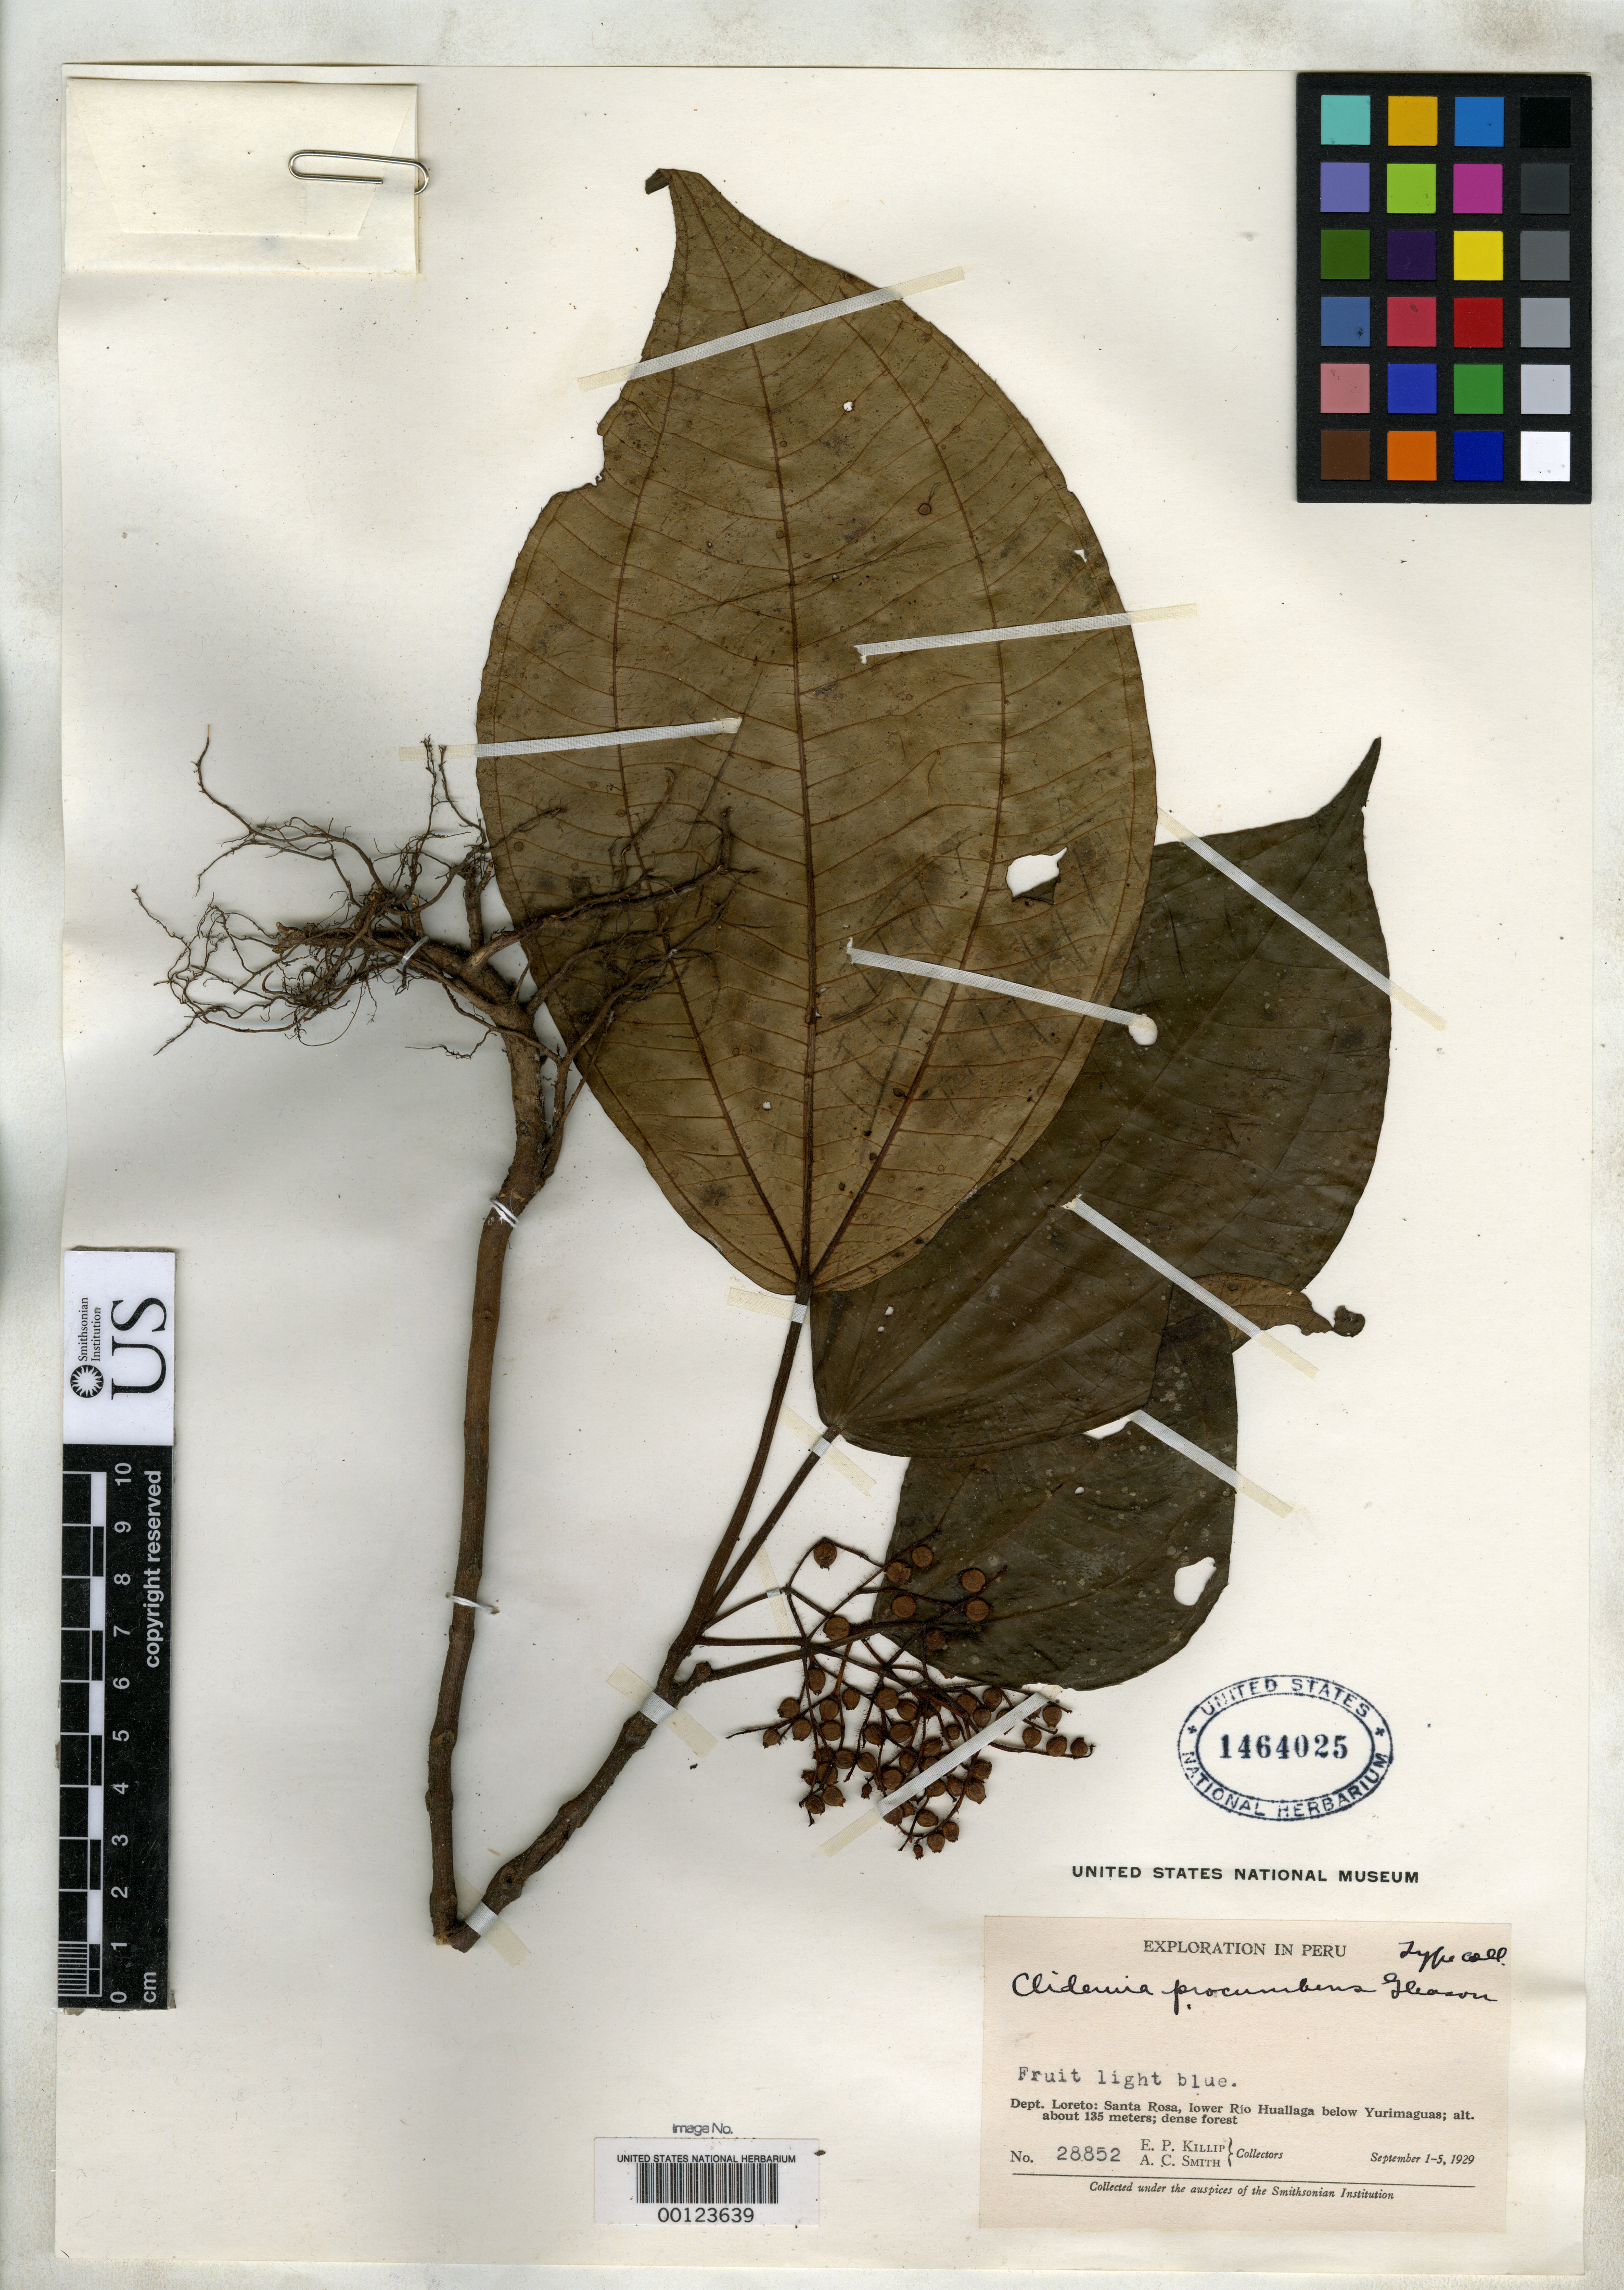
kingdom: Plantae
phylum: Tracheophyta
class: Magnoliopsida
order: Myrtales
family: Melastomataceae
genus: Clidemia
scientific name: Clidemia procumbens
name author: Gleason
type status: Isotype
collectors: E. P. Killip & A. C. Smith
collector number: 28852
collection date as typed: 01 Sep 1929 to 05 Sep 1929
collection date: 1929-09-01/1929-09-05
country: Peru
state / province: Loreto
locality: Santa Rosa, lower Rio Huallaga below Yurimaguas.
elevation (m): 135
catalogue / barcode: US 1464025